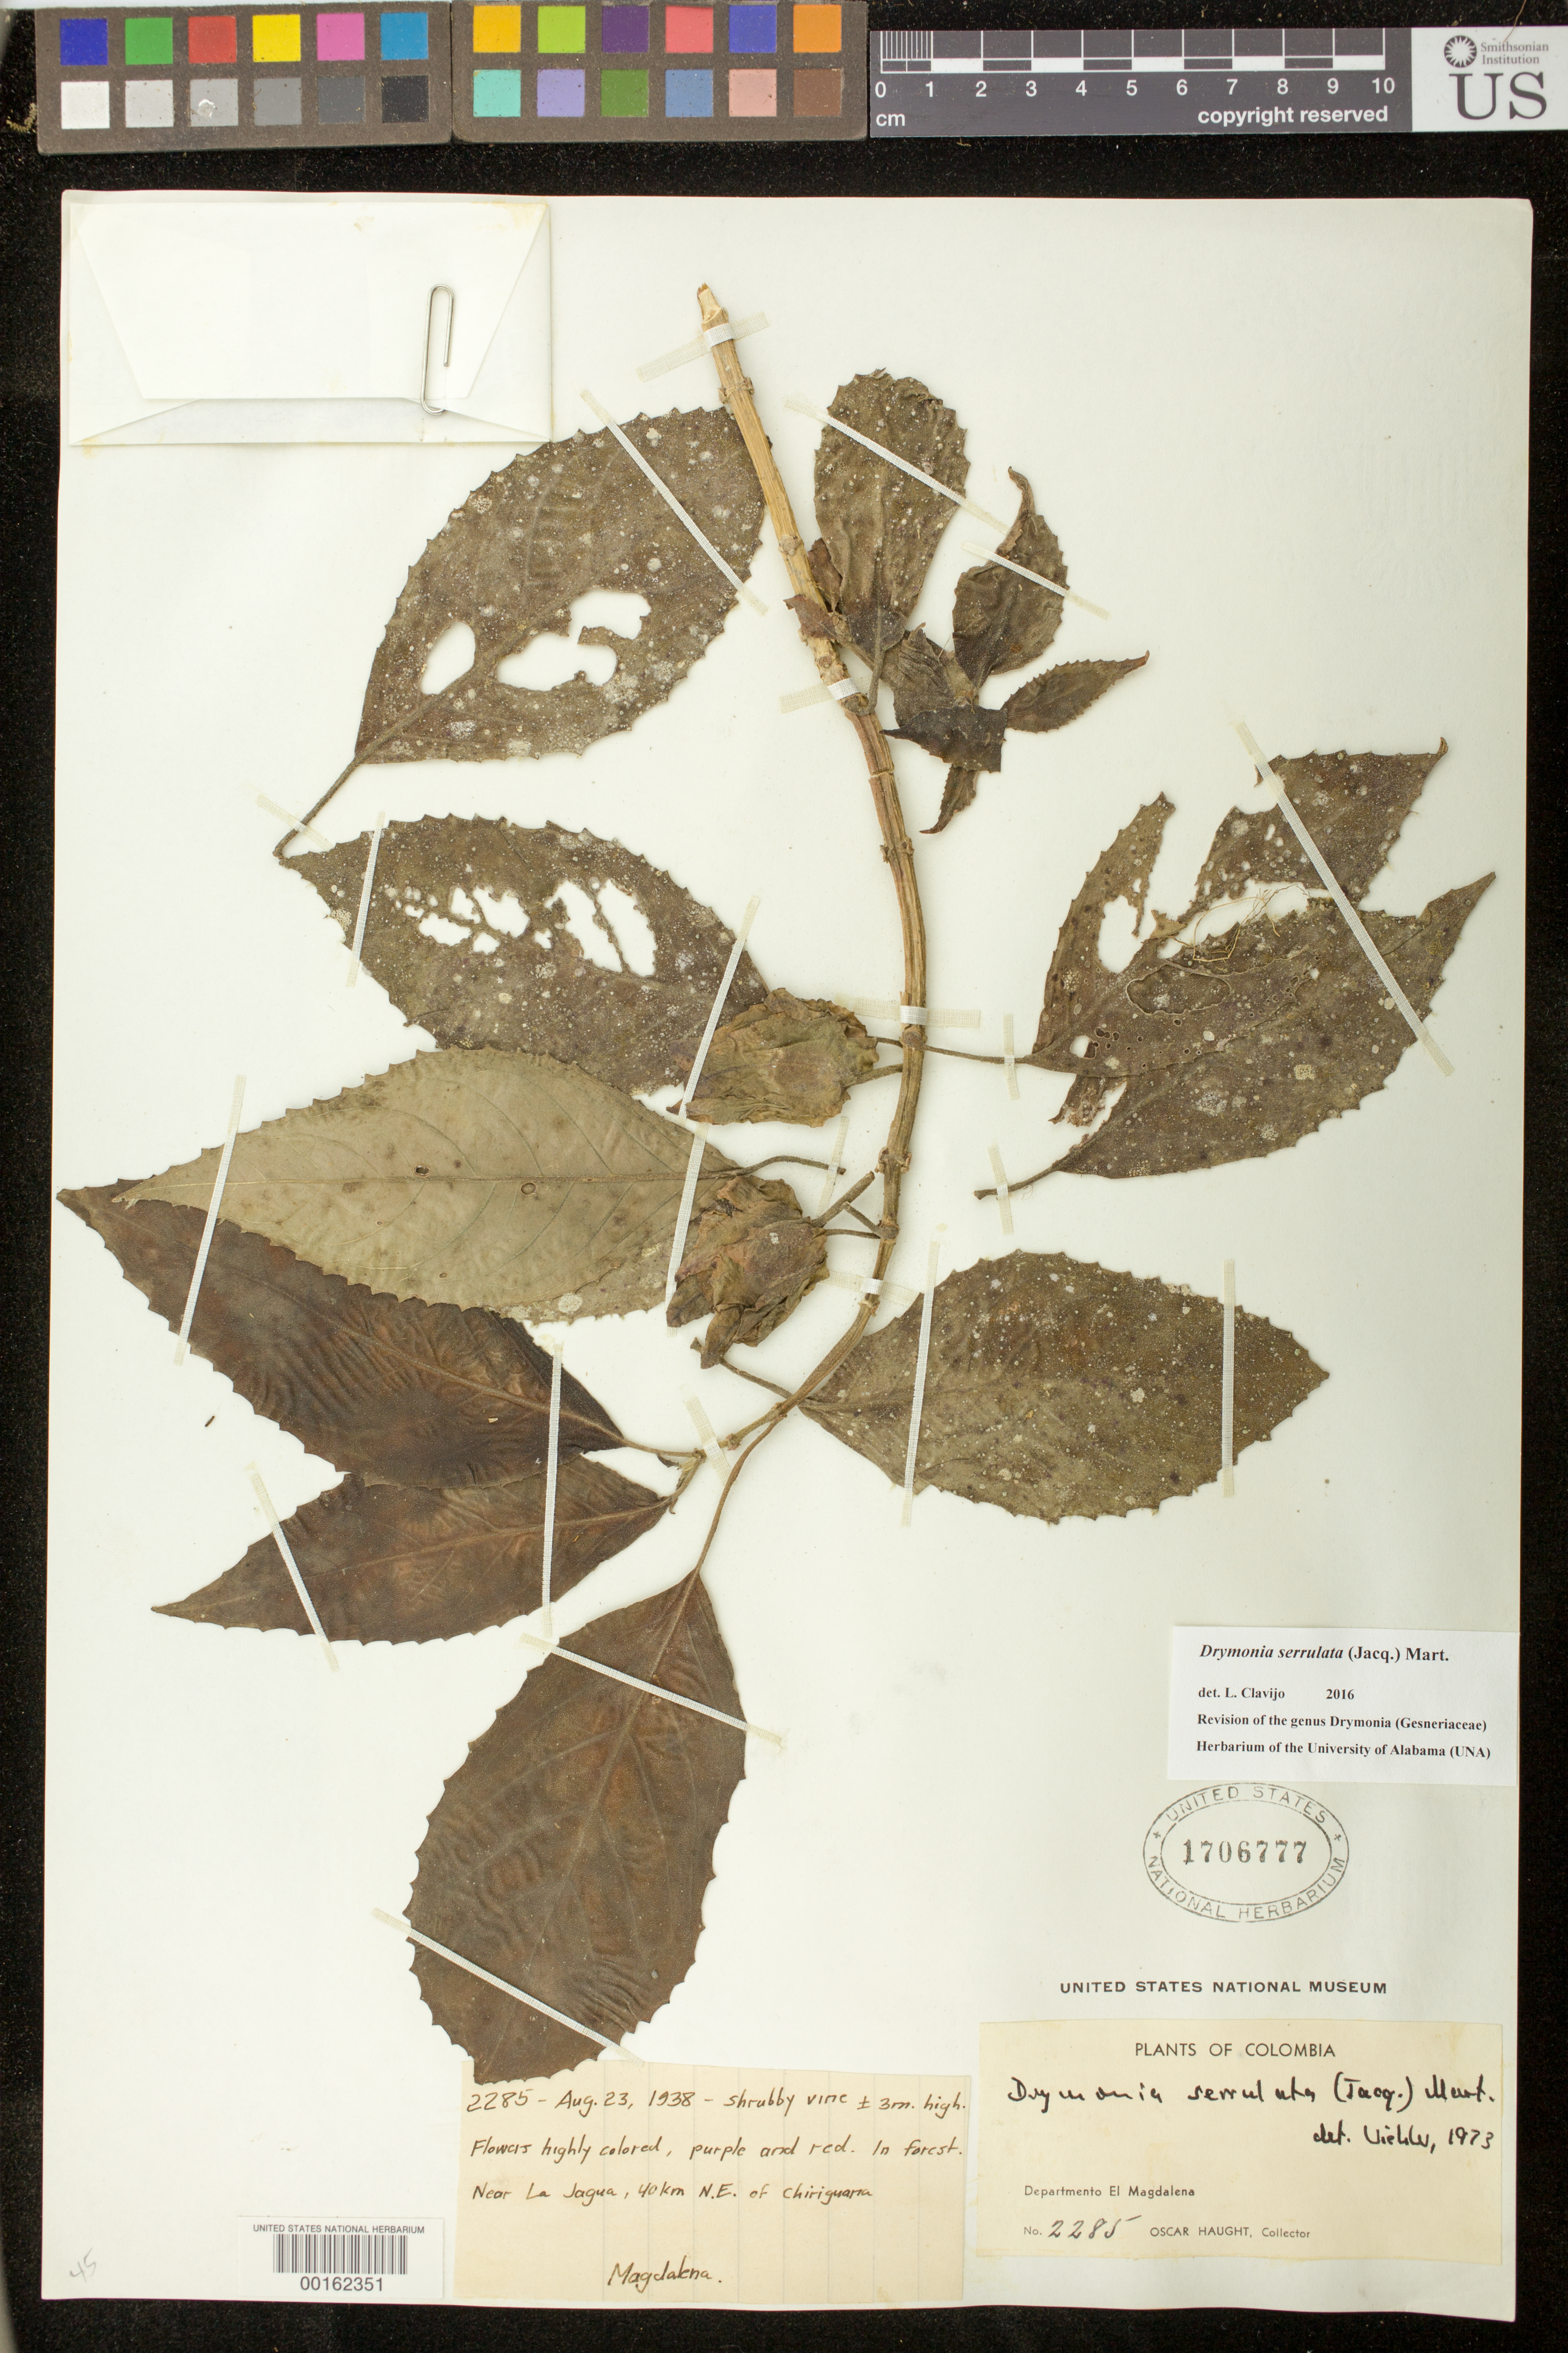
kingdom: Plantae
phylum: Tracheophyta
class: Magnoliopsida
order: Lamiales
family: Gesneriaceae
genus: Drymonia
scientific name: Drymonia serrulata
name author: (Jacq.) Mart.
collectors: O. L. Haught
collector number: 2285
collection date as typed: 23 Aug 1938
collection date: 1938-08-23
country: Colombia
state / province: Magdalena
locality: Near La Jagua, 40 km NE of Chiriguara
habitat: In forest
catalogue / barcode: US 1706777